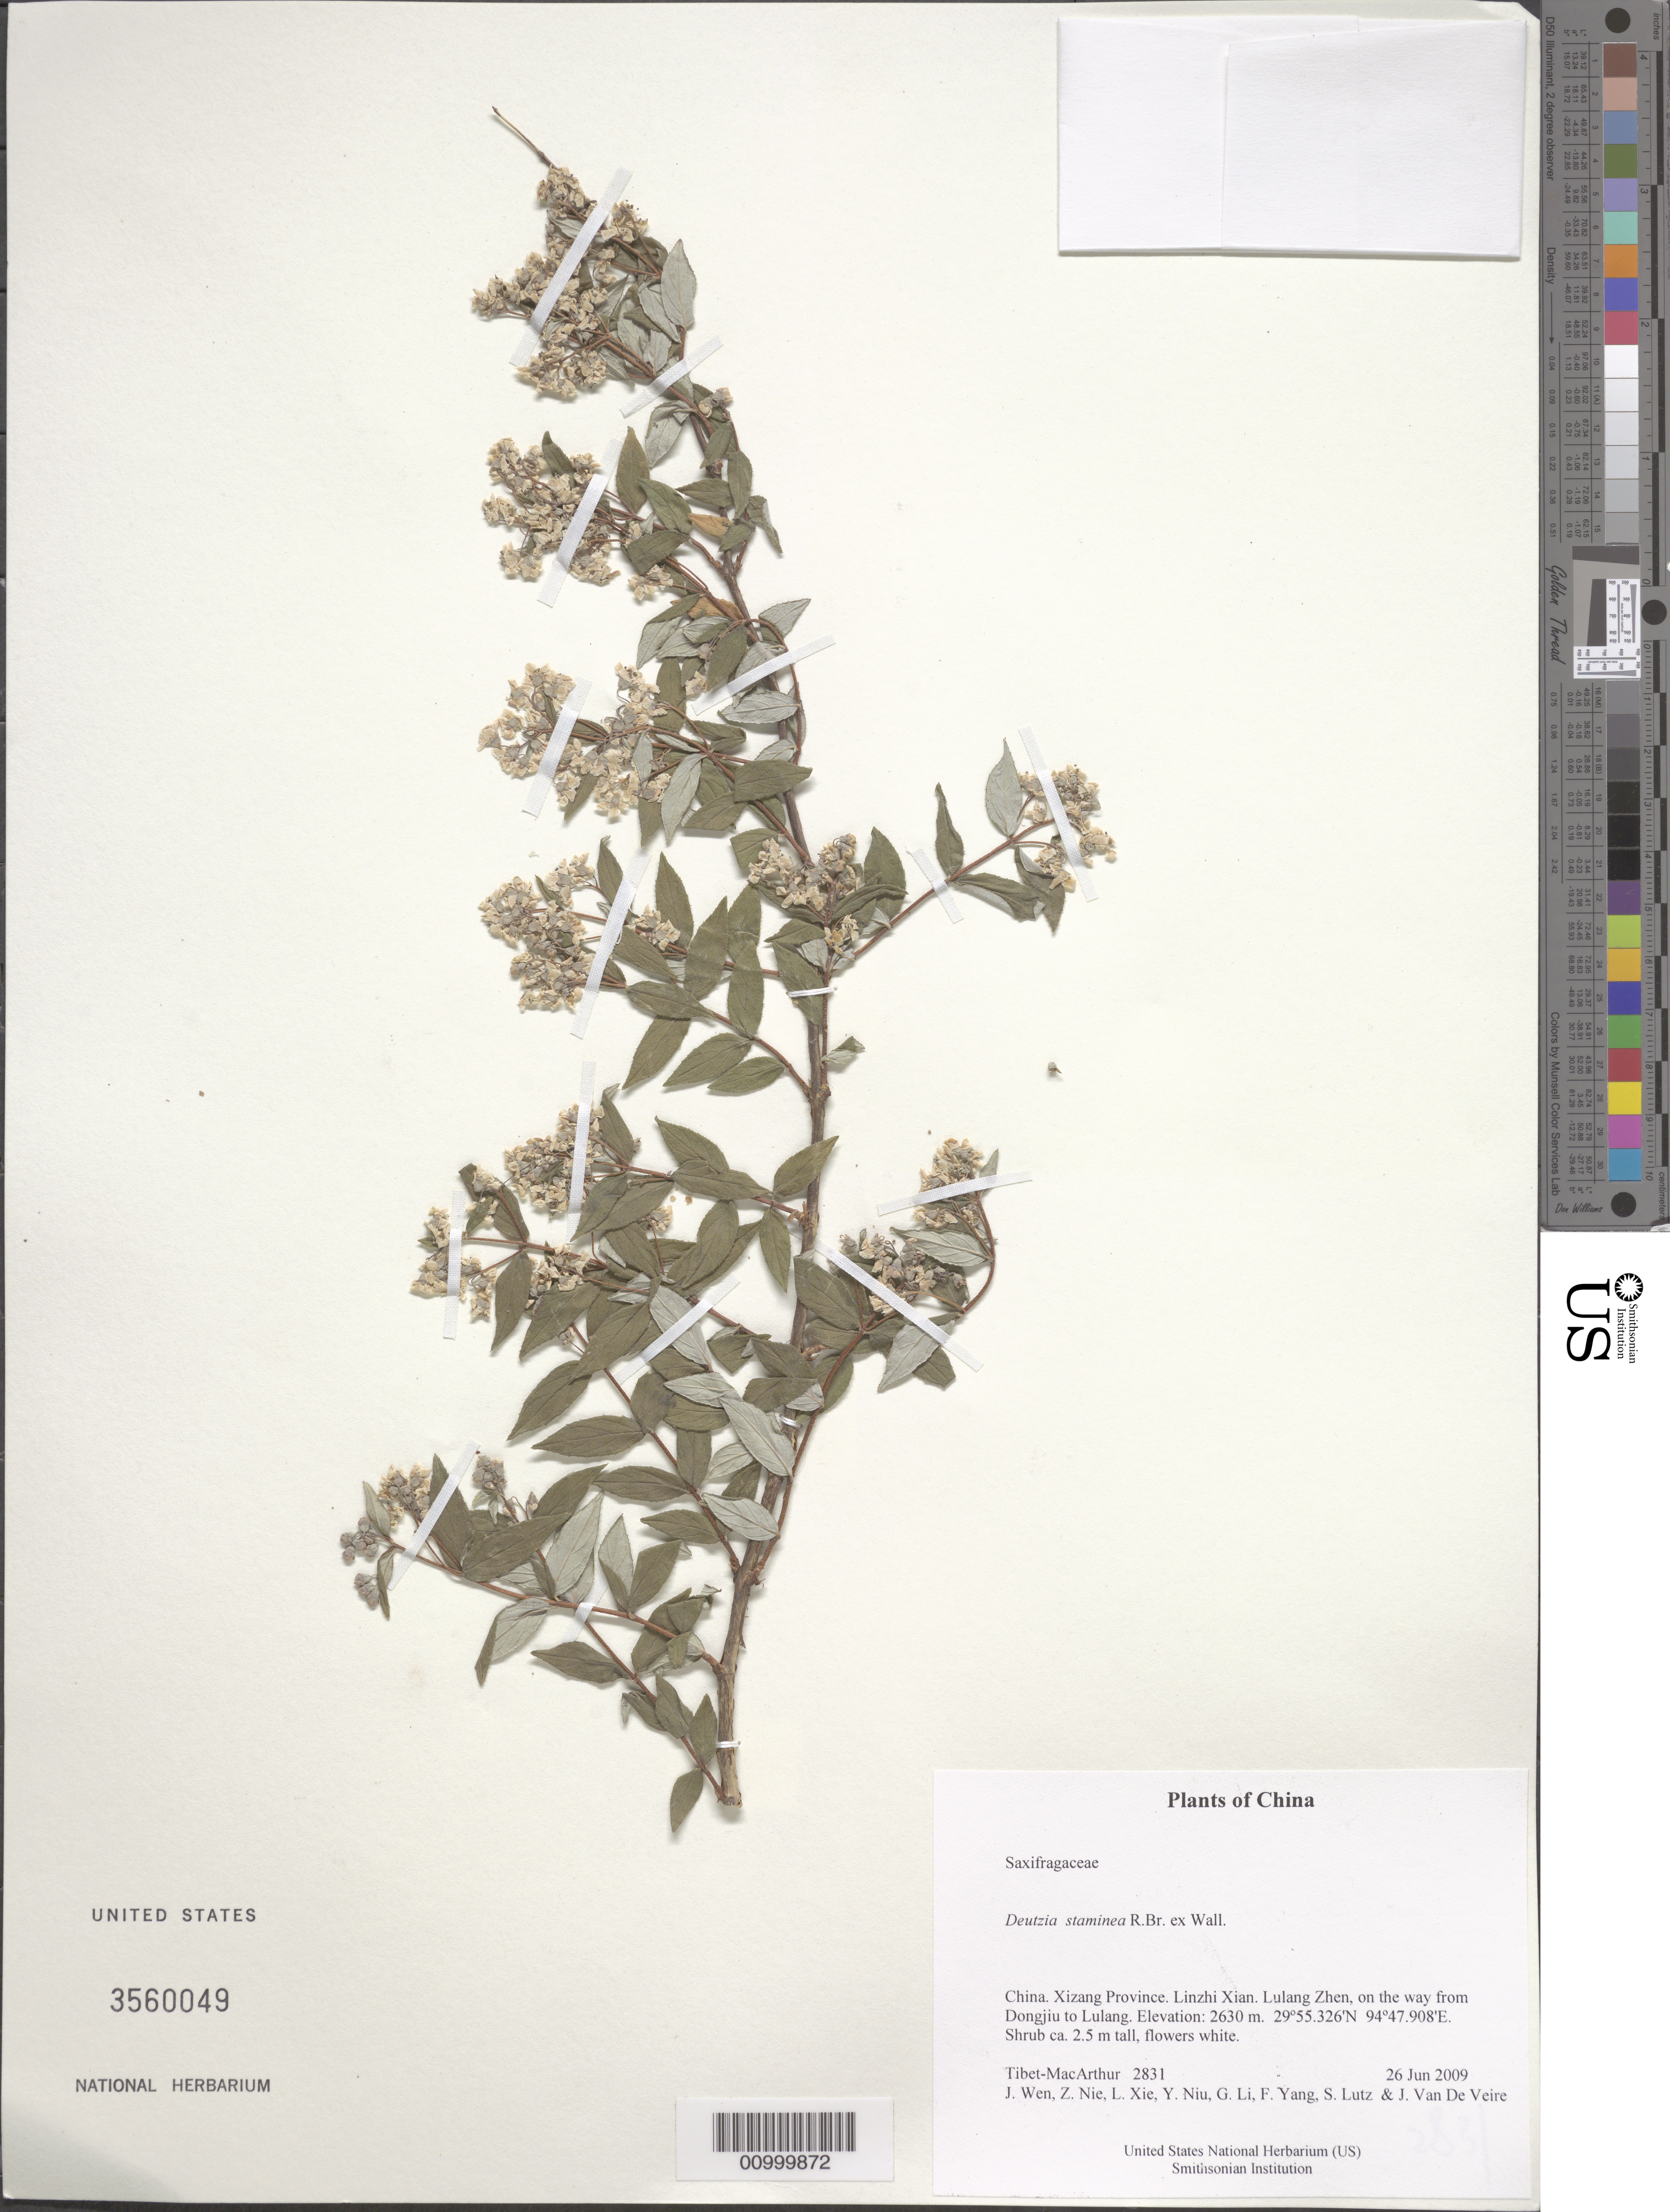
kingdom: Plantae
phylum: Tracheophyta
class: Magnoliopsida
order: Cornales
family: Hydrangeaceae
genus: Deutzia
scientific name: Deutzia staminea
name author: R. Br. ex Wall.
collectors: Tibet-MacArthur, J. Wen, Z. Nie, L. Xie, Y. Niu, G. Li, F. Yang, S. Lutz & J. Van De Veire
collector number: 2831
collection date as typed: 26 Jun 2009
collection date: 2009-06-26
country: China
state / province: Xizang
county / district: Linzhi Xian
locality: Lulang Zhen, on the way from Dongjiu to Lulang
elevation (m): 2630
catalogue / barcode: US 3560049